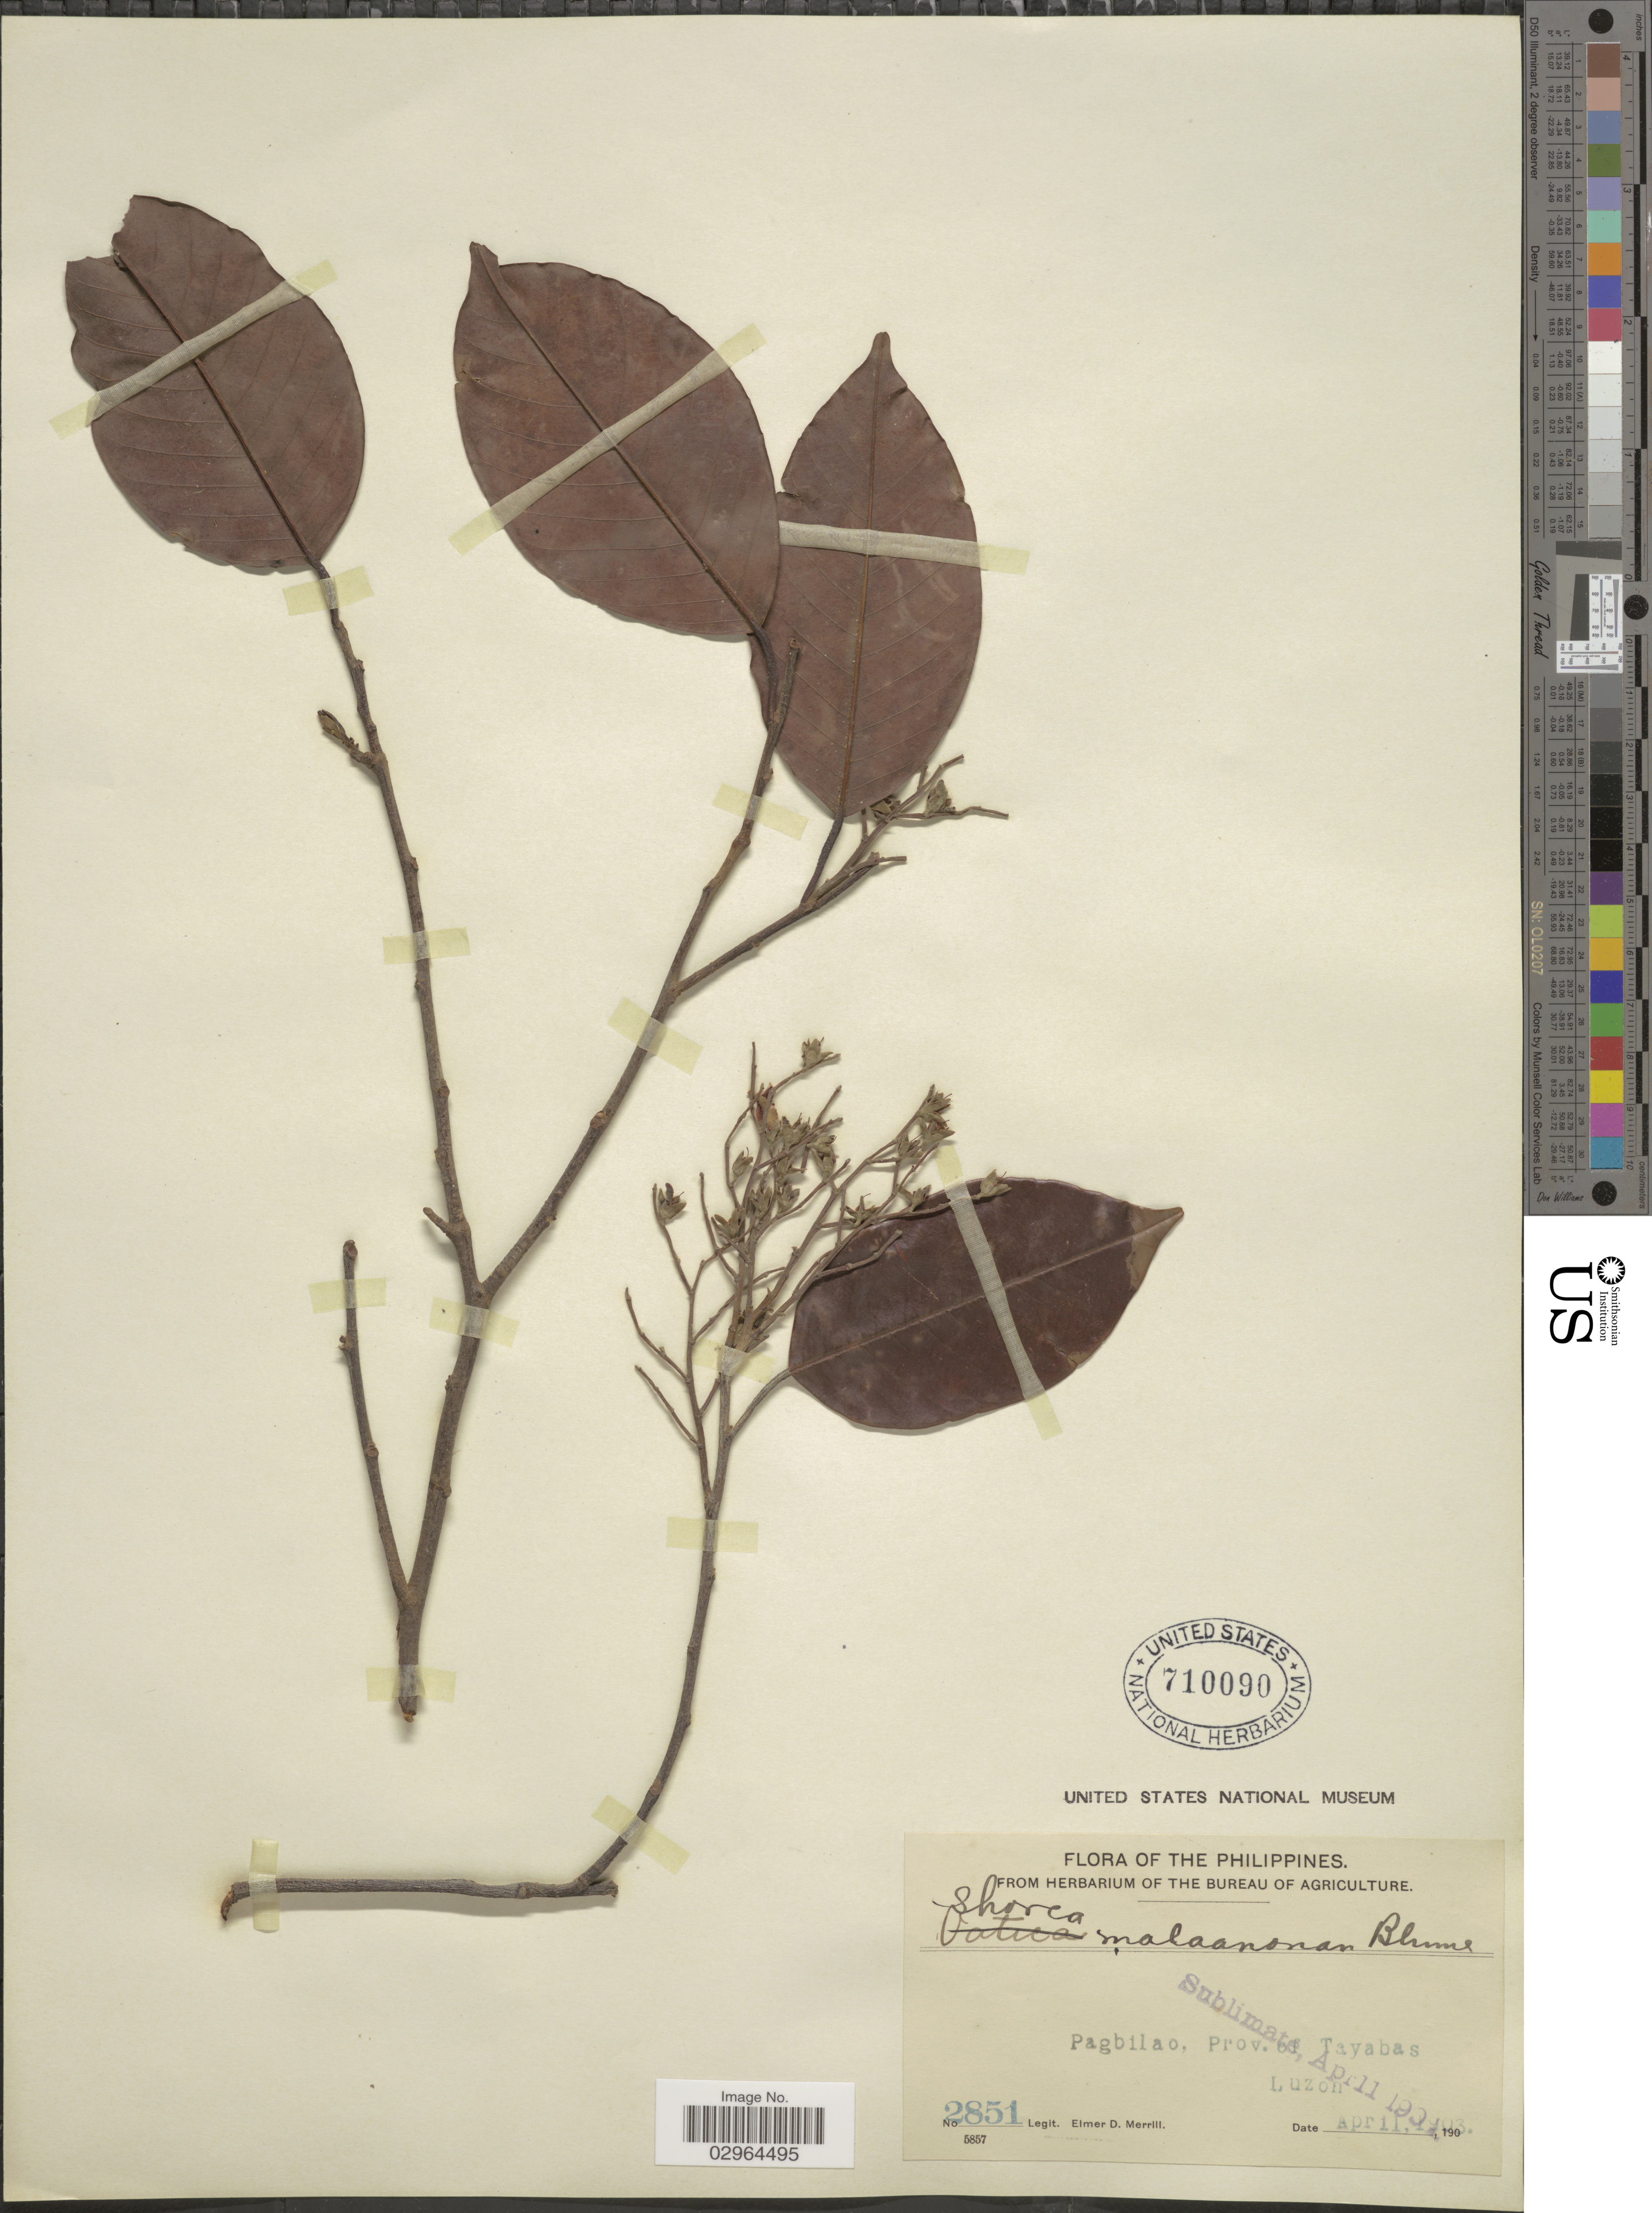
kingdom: Plantae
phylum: Tracheophyta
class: Magnoliopsida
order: Malvales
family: Dipterocarpaceae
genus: Anthoshorea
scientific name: Anthoshorea polita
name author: (S. Vidal) P.S. Ashton & J. Heck.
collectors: E. D. Merrill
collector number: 2851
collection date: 1903-04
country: Philippines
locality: Pagbilao, Prov. de Tayabas, Luzon.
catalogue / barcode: US 710090